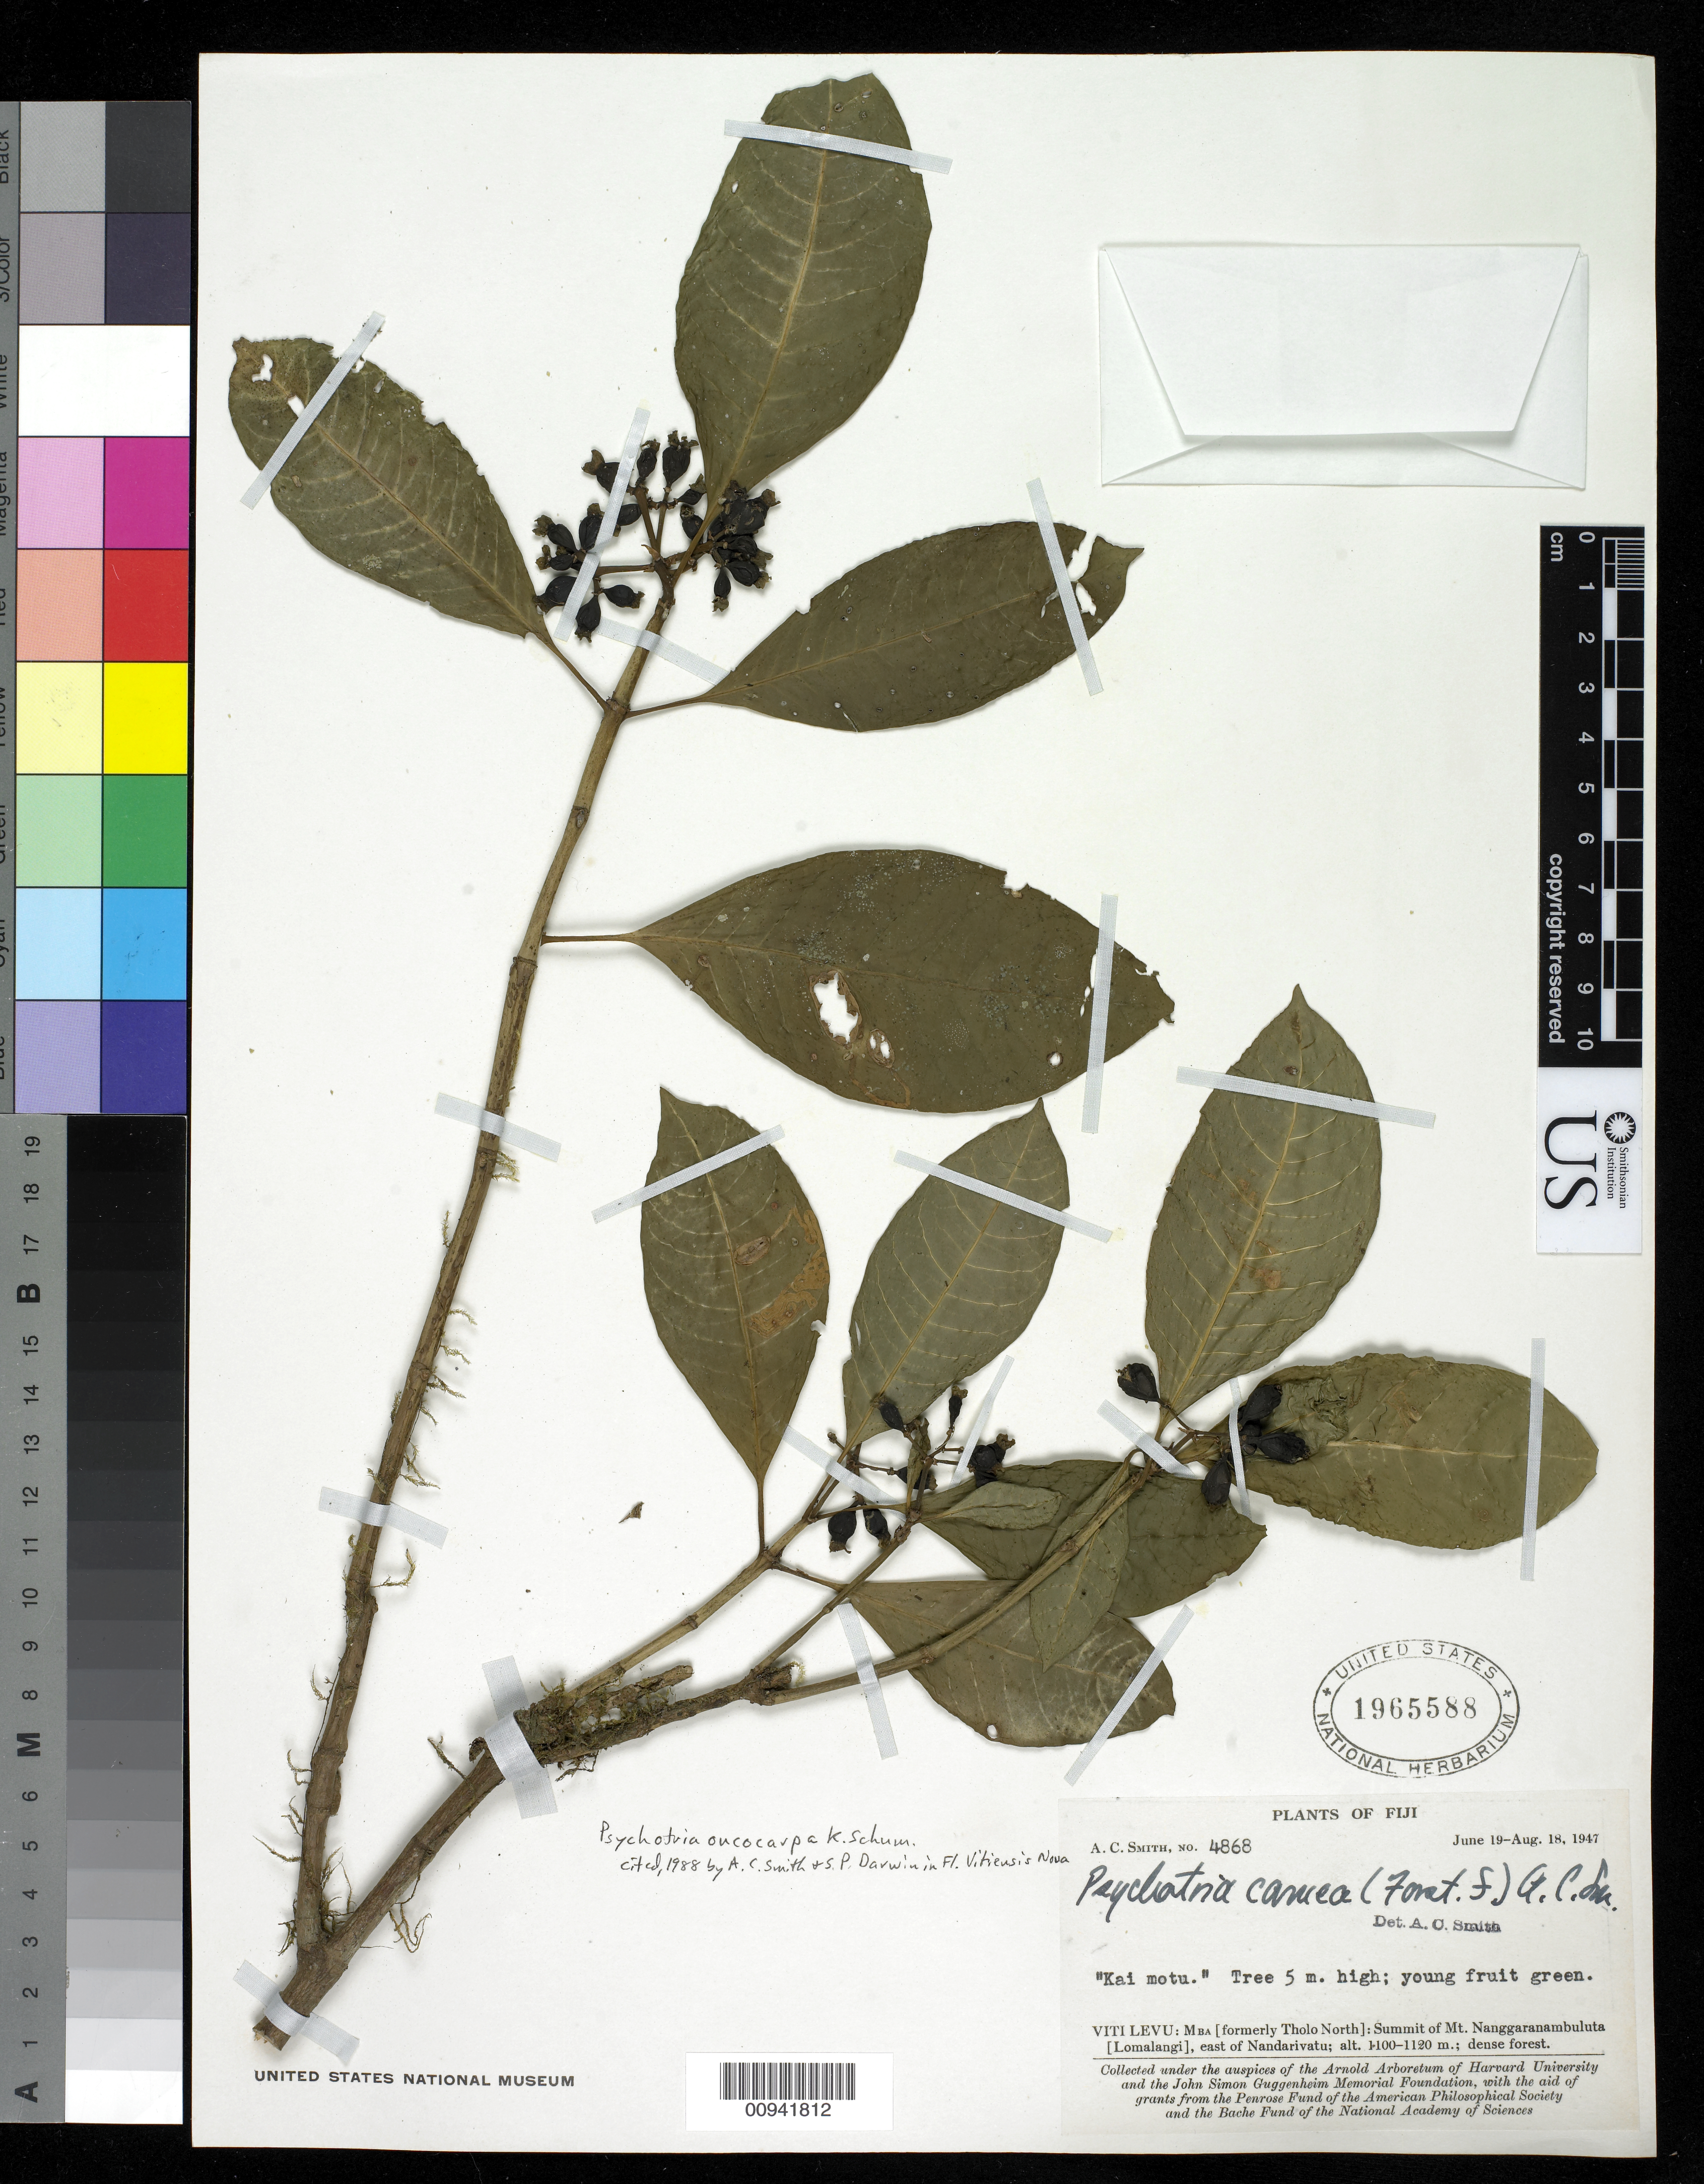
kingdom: Plantae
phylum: Tracheophyta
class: Magnoliopsida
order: Gentianales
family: Rubiaceae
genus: Psychotria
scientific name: Psychotria oncocarpa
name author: K. Schum.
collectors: C. A. Smith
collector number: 4868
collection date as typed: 19 Jun 1947 to 18 Aug 1947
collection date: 1947-06-19/1947-08-18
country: Fiji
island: Viti Levu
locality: Mba (formerly Tholo North): Summit of Mt. Nanggaranambuluta (Lomalangi), east of Nandarivatu.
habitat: Dense forest.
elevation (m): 1100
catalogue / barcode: US 1965588